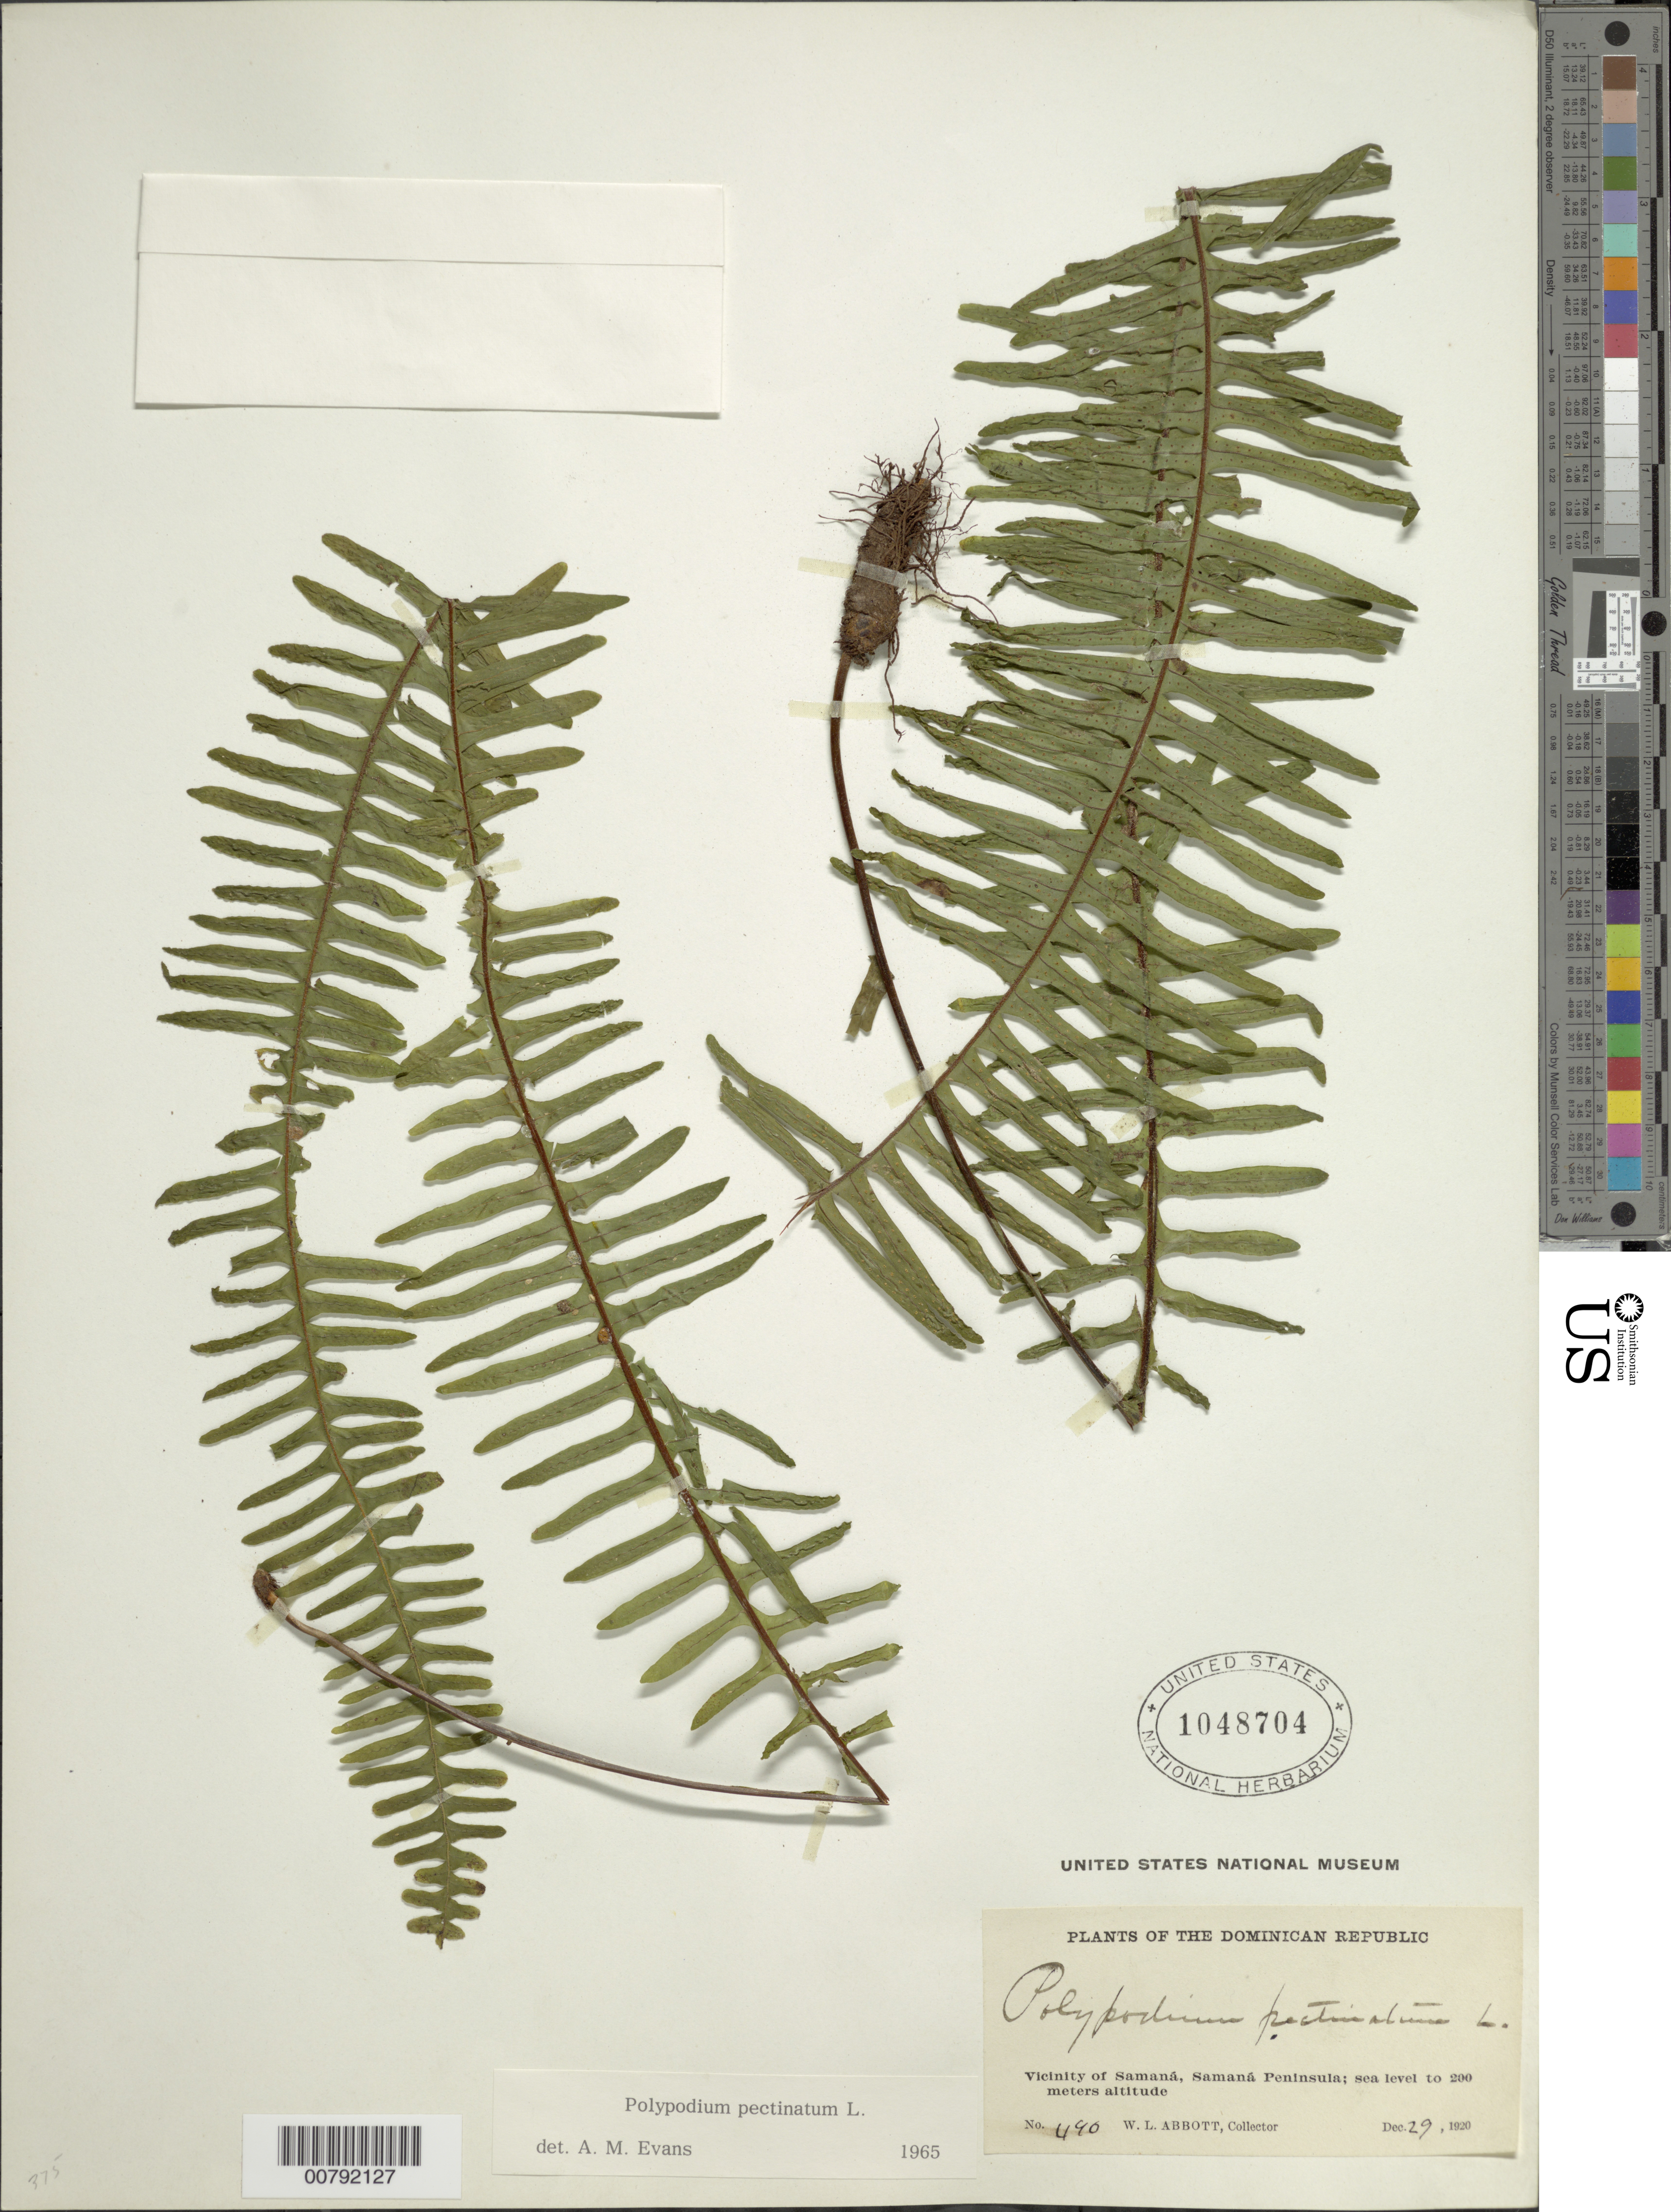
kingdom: Plantae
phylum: Tracheophyta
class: Polypodiopsida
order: Polypodiales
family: Polypodiaceae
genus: Pecluma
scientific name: Pecluma pectinata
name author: (L.) M.G. Price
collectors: W. L. Abbott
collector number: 490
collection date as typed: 29 Dec 1920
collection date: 1920-12-29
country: Dominican Republic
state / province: Samana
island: Hispaniola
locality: Samaná Peninsula, vicinity of Samaná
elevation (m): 0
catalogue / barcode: US 1048704